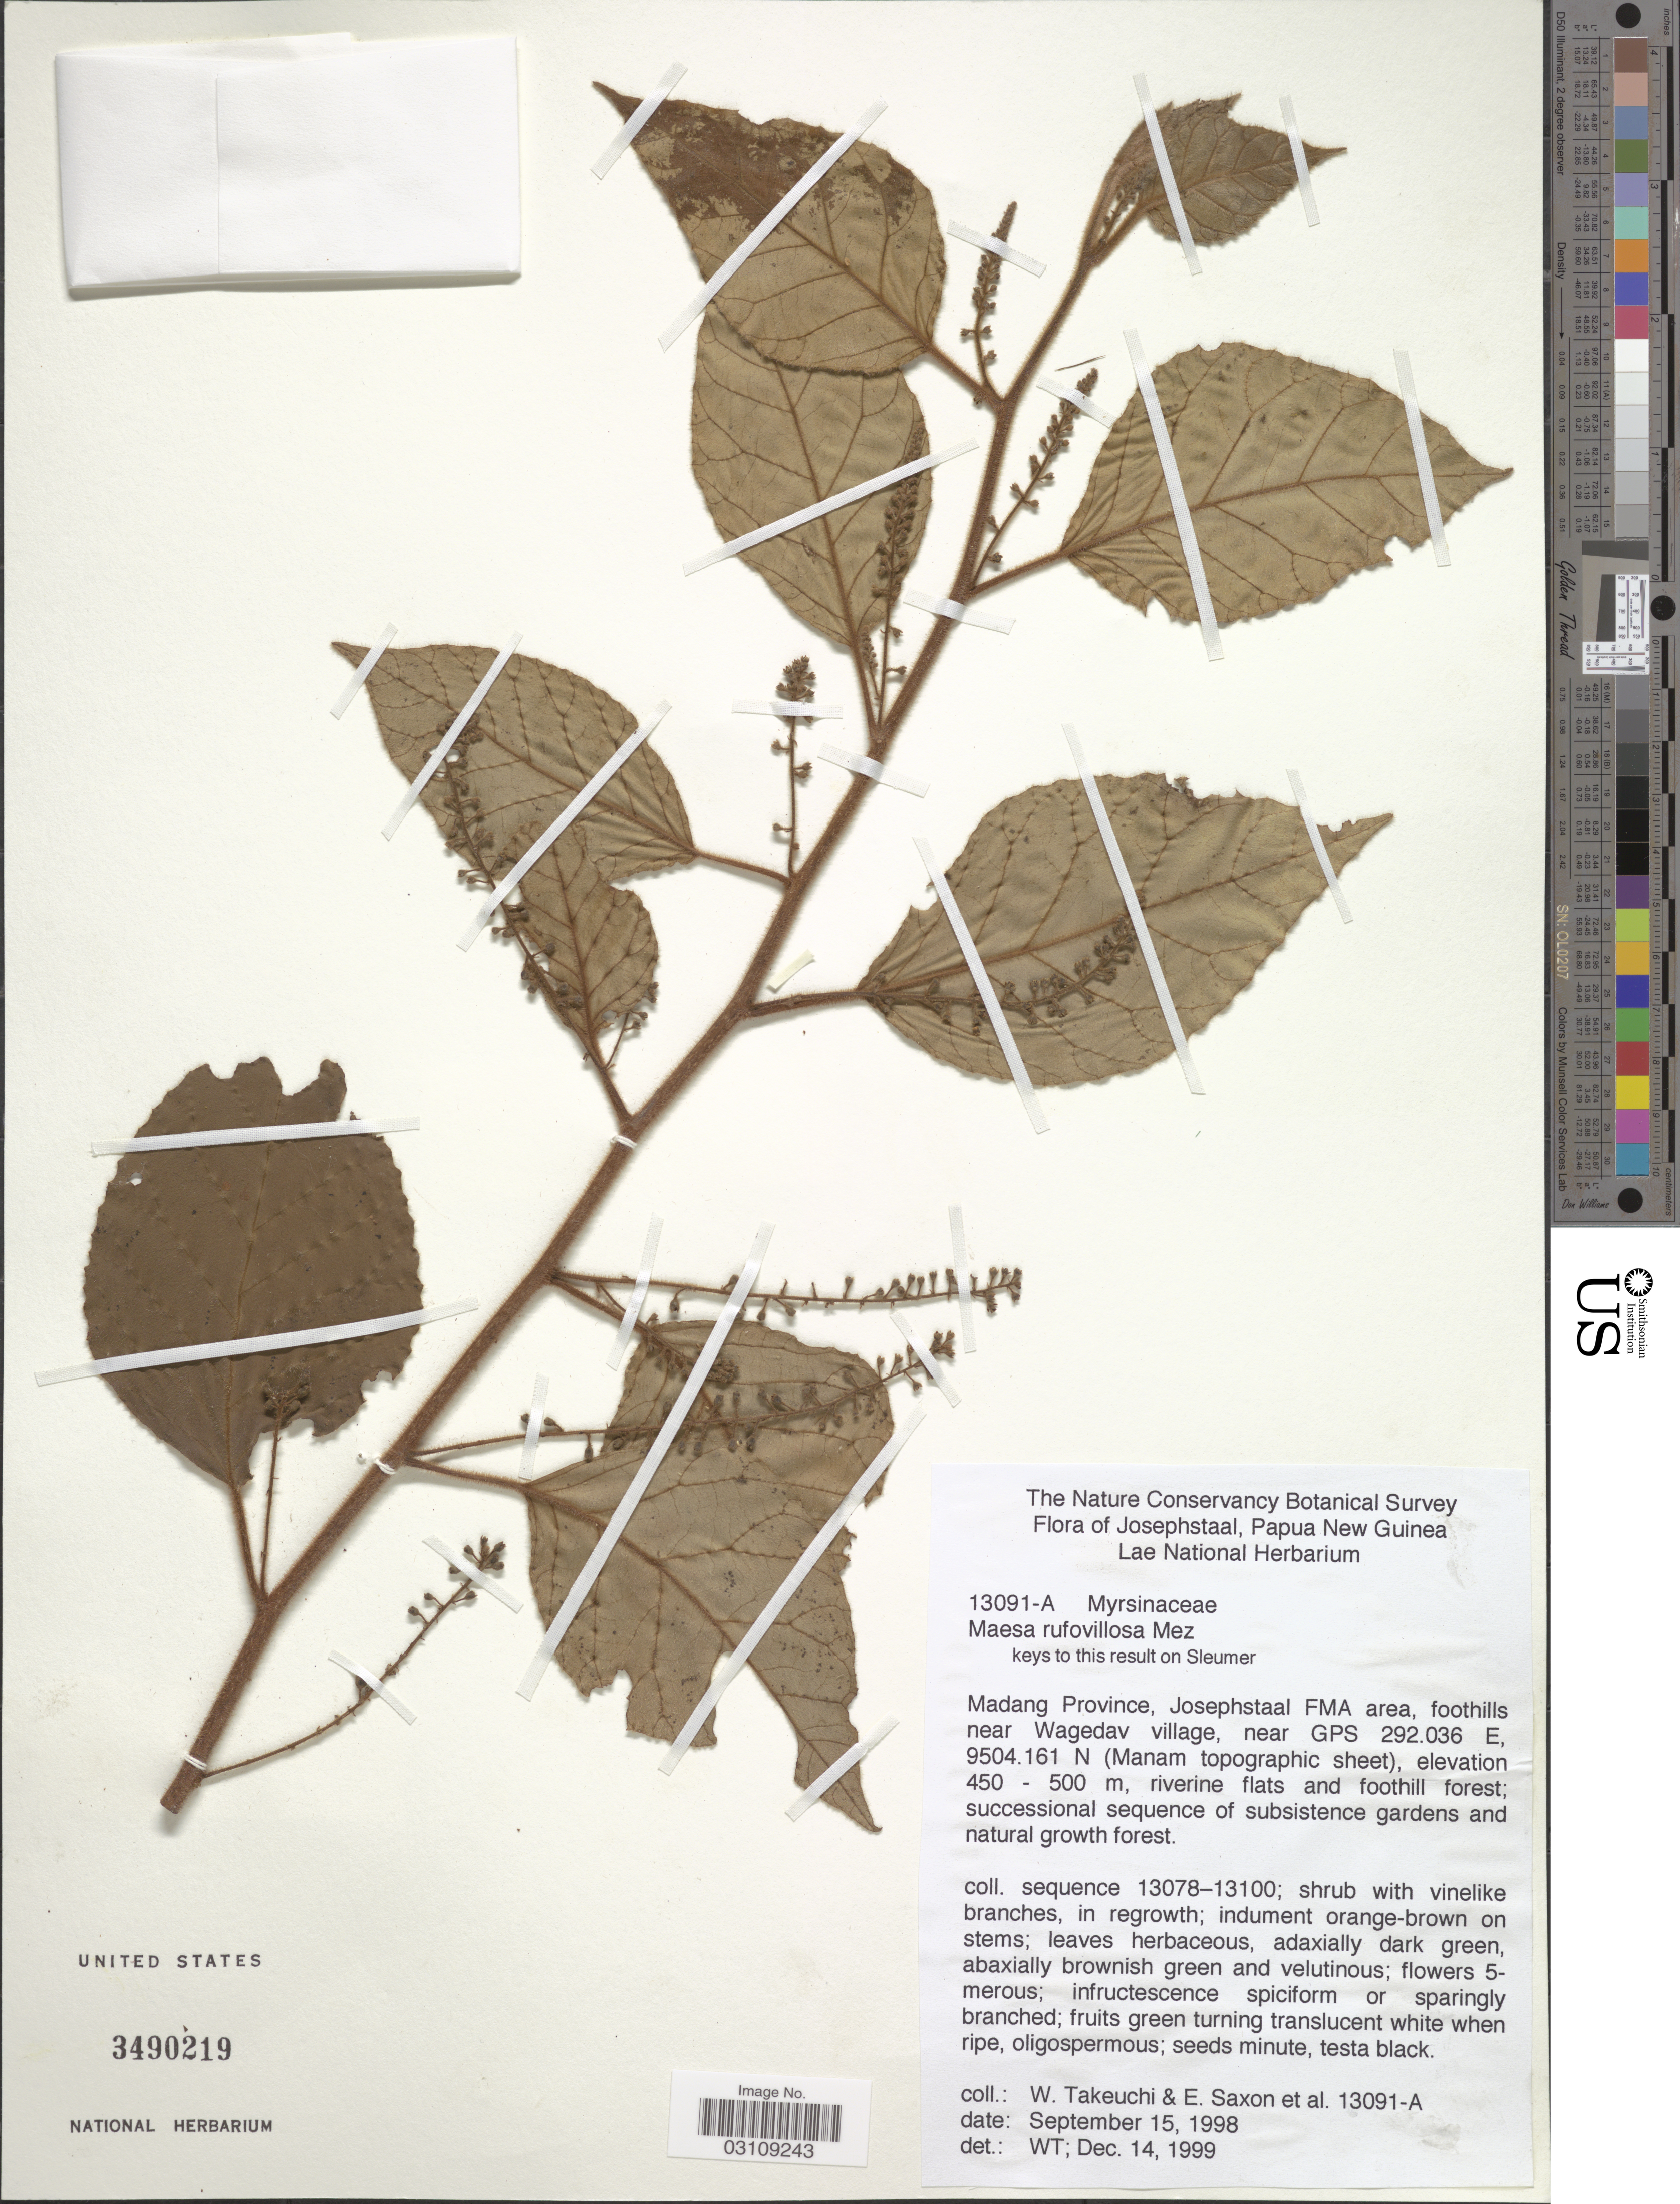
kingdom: Plantae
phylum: Tracheophyta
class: Magnoliopsida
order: Ericales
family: Primulaceae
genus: Maesa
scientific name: Maesa rufovillosa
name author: Mez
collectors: W. Takeuchi, E. Saxon & et al.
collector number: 13091-A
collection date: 1998-09-15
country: Papua New Guinea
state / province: Madang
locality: Madang Province, Josephstaal FMA area, foothills near Wagedav village, near GPS (Manam topographic sheet).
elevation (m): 450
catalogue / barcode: US 3490219